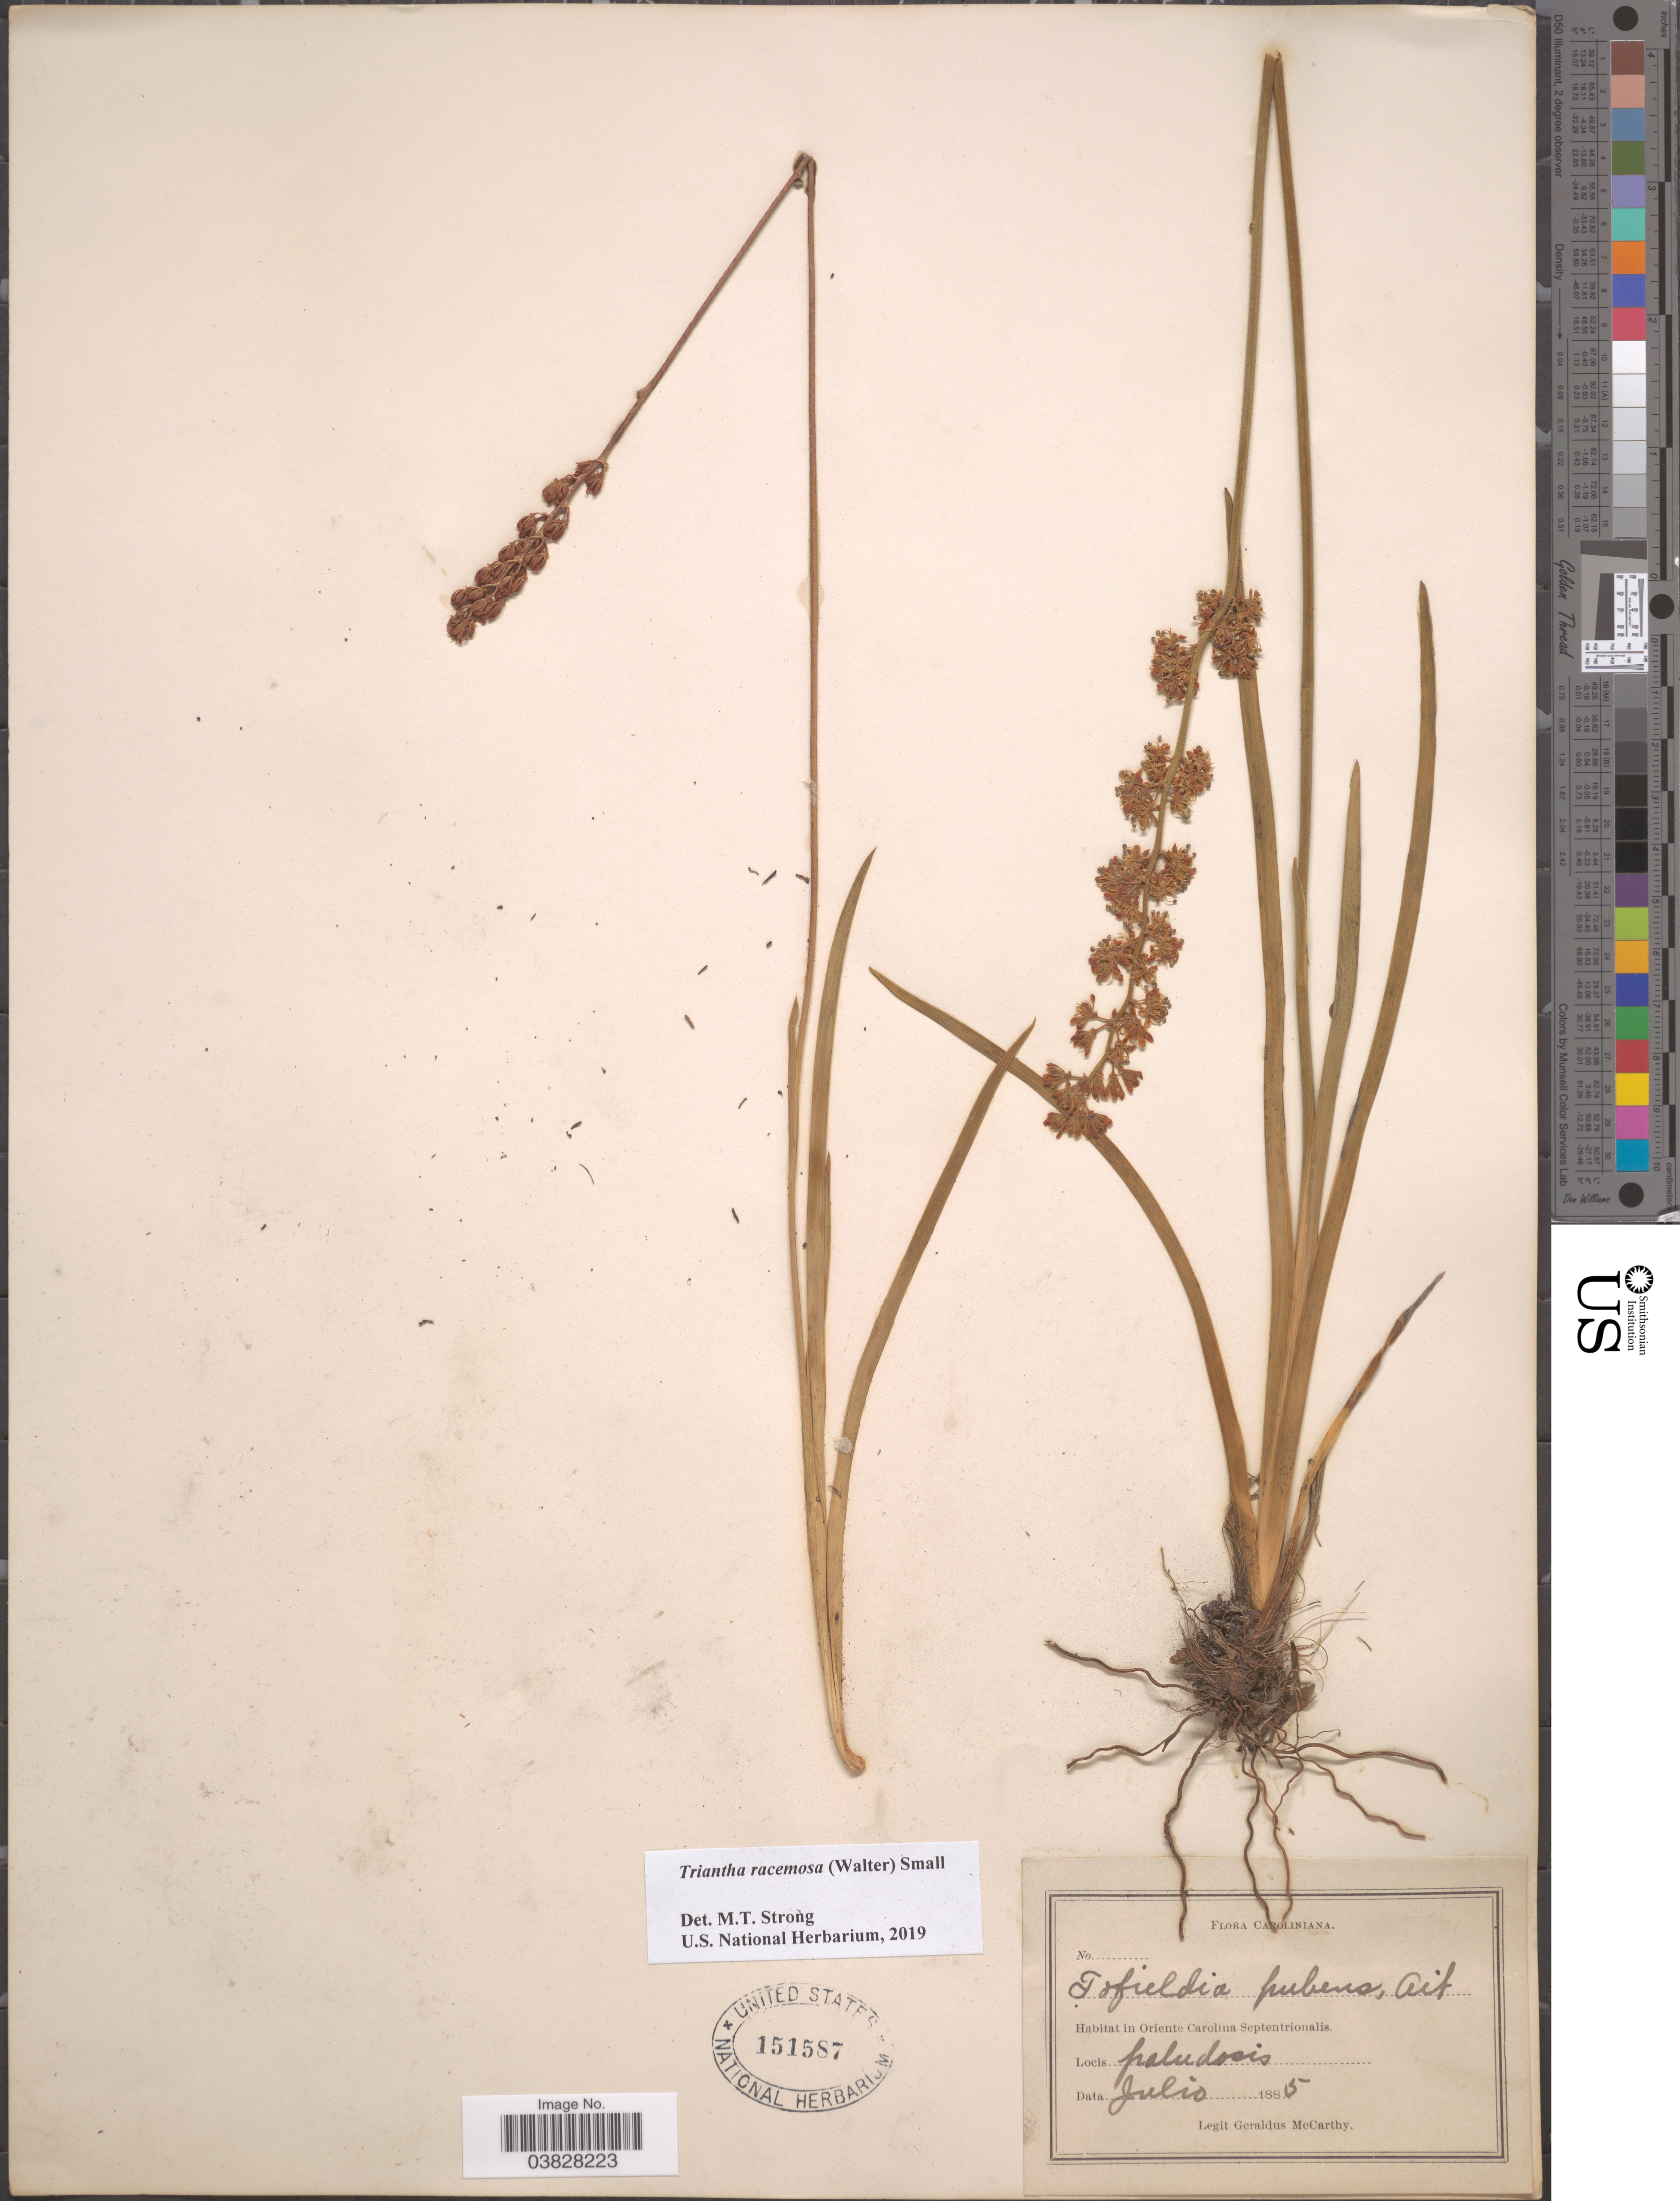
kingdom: Plantae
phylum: Tracheophyta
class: Liliopsida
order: Alismatales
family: Tofieldiaceae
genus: Triantha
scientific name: Triantha racemosa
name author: (Walter) Small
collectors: M. McCarthy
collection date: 1885-07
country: United States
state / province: North Carolina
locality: Caroliniana. In oriente Carolina Septentrionalis.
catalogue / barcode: US 151587